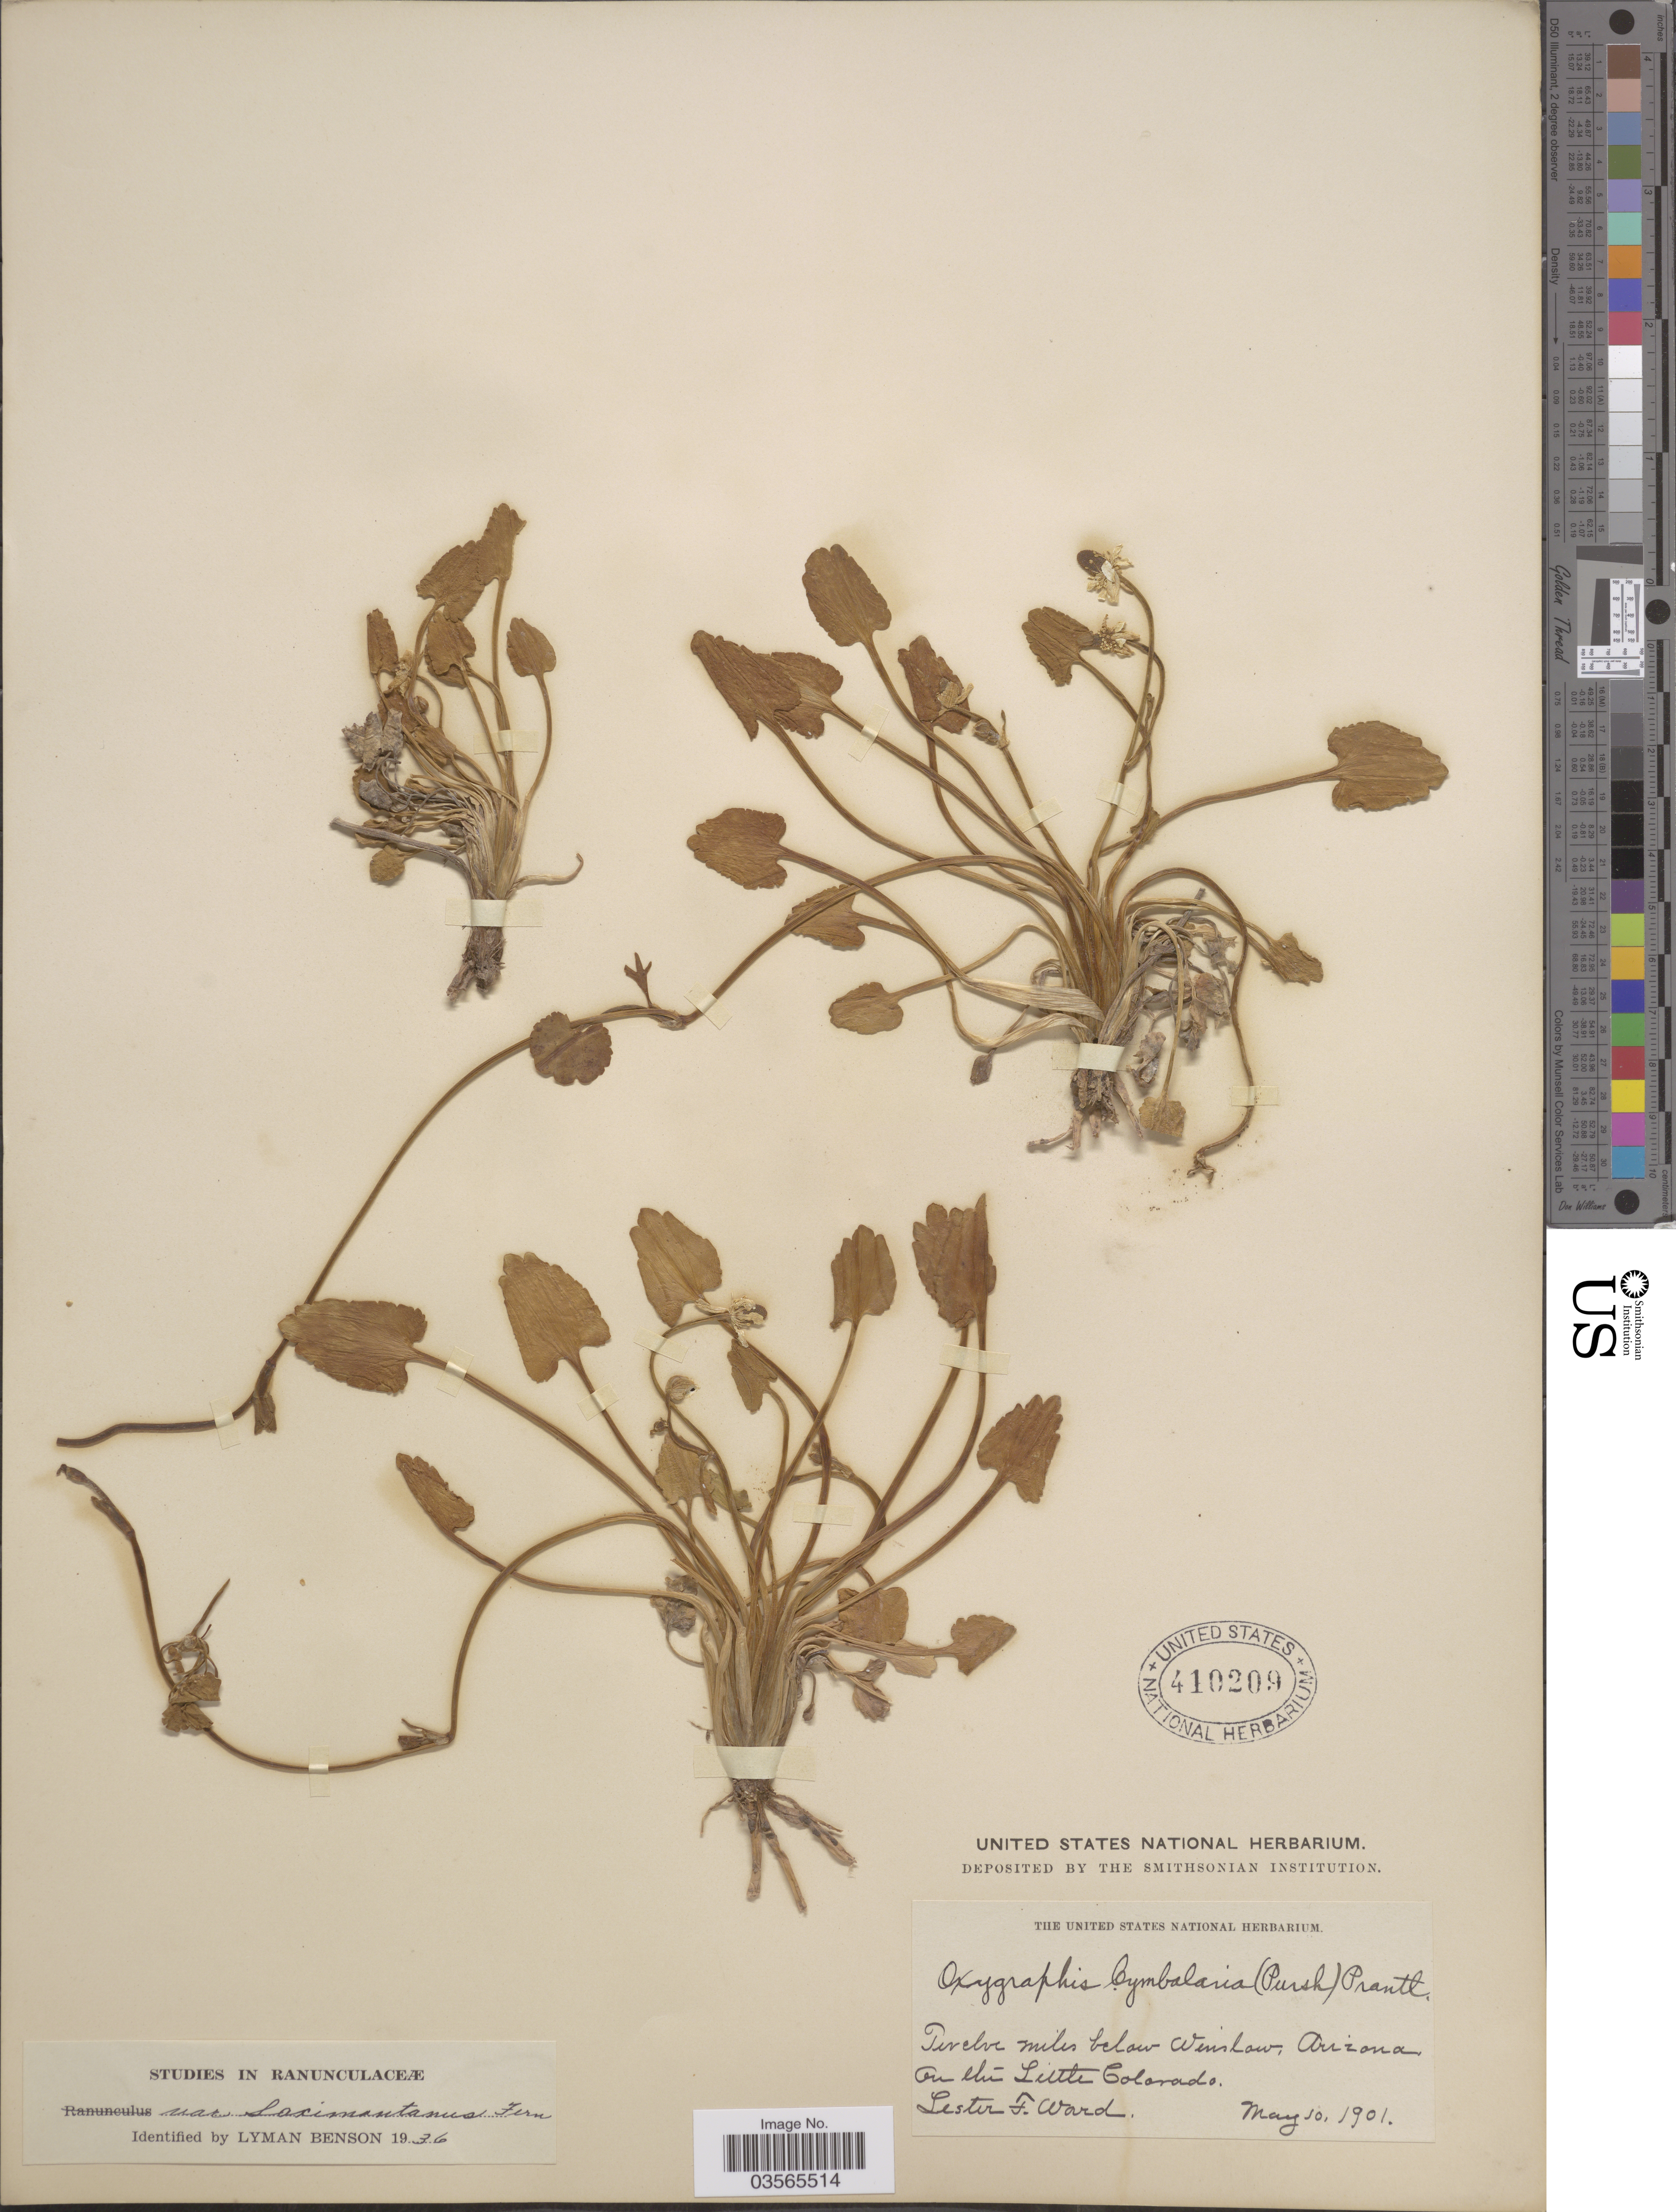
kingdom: Plantae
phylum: Tracheophyta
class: Magnoliopsida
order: Ranunculales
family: Ranunculaceae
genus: Halerpestes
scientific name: Halerpestes cymbalaria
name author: (Pursh) Greene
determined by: Strong, M. T., (US), Smithsonian Institution - National Museum of Natural History (UNITED STATES)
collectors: L. F. Ward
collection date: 1901-05-10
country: United States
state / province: Arizona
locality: Twelve miles below Winslow. On the Little Colorado.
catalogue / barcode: US 410209